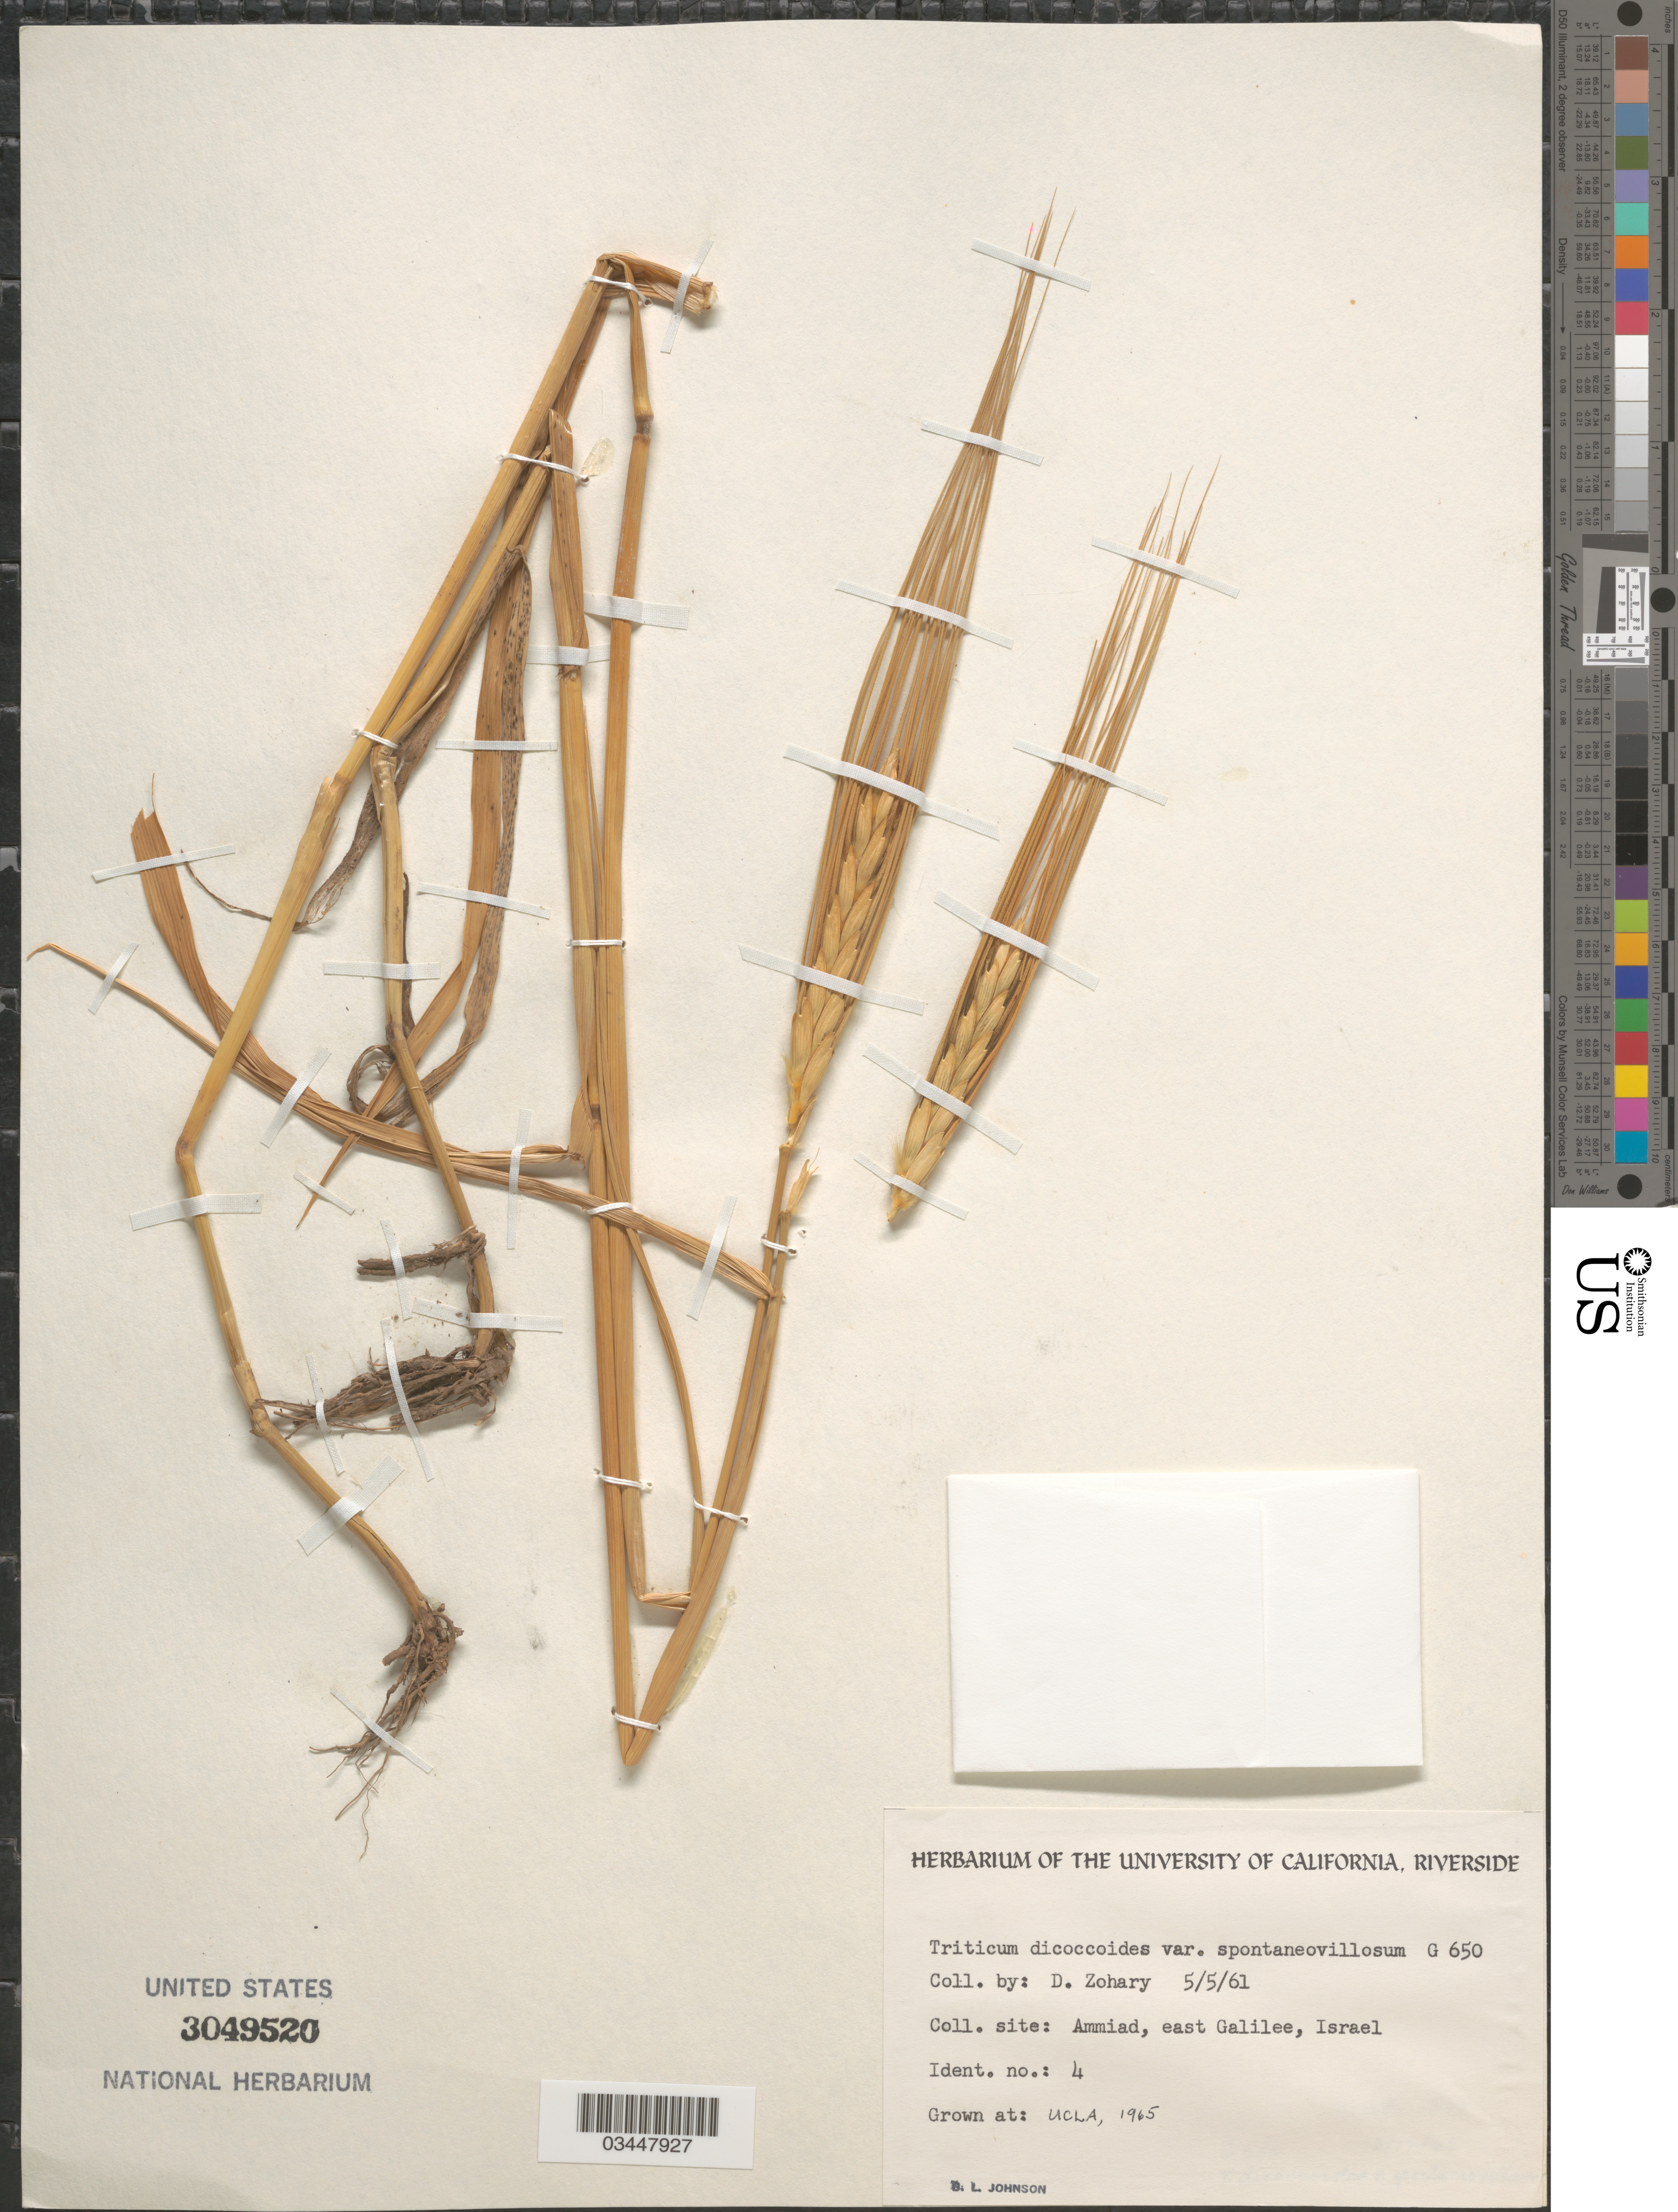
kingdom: Plantae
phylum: Tracheophyta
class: Liliopsida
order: Poales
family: Poaceae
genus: Triticum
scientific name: Triticum dicoccoides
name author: (Körn.) Körn. ex Schweinf.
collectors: B. Johnson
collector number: G650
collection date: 1965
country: United States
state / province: California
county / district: Los Angeles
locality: UCLA.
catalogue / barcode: US 3049520